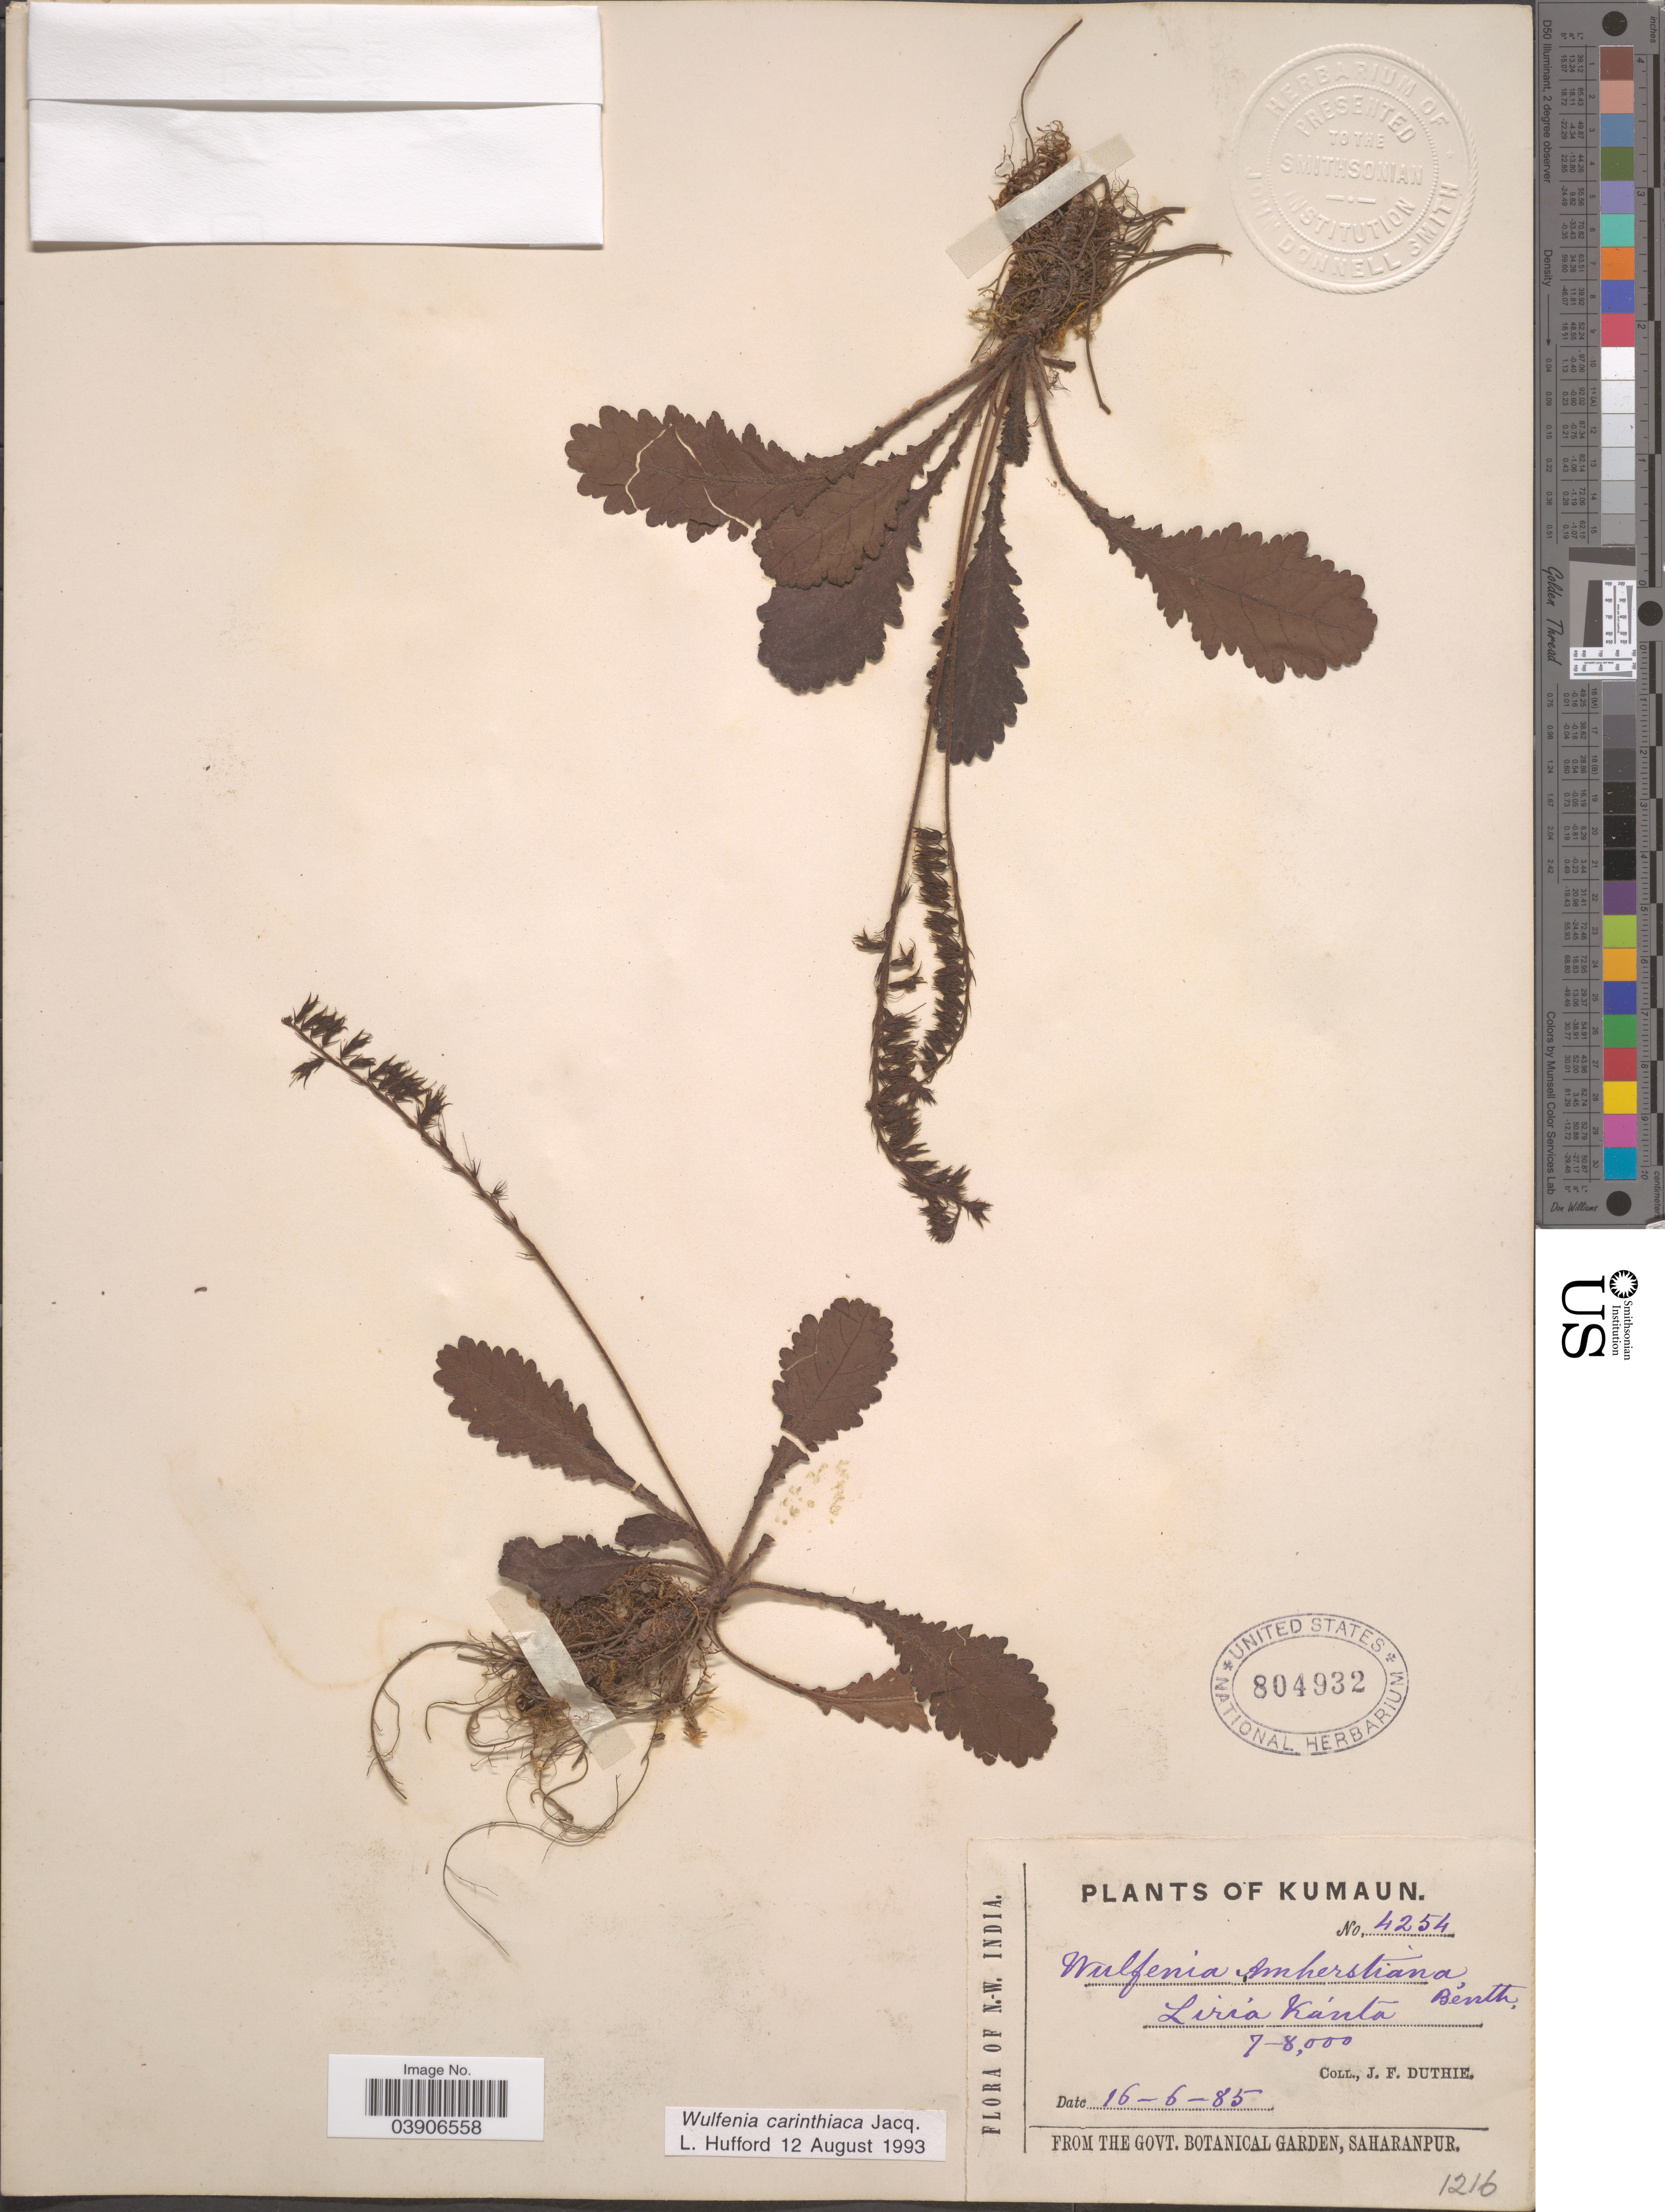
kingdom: Plantae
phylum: Tracheophyta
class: Magnoliopsida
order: Lamiales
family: Plantaginaceae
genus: Wulfenia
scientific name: Wulfenia carinthiaca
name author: Jacq.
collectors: J. F. Duthie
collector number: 4254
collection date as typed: Transcribed d/m/y: 16/6/85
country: India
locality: N.-W. India. Kumaun.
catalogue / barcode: US 804932